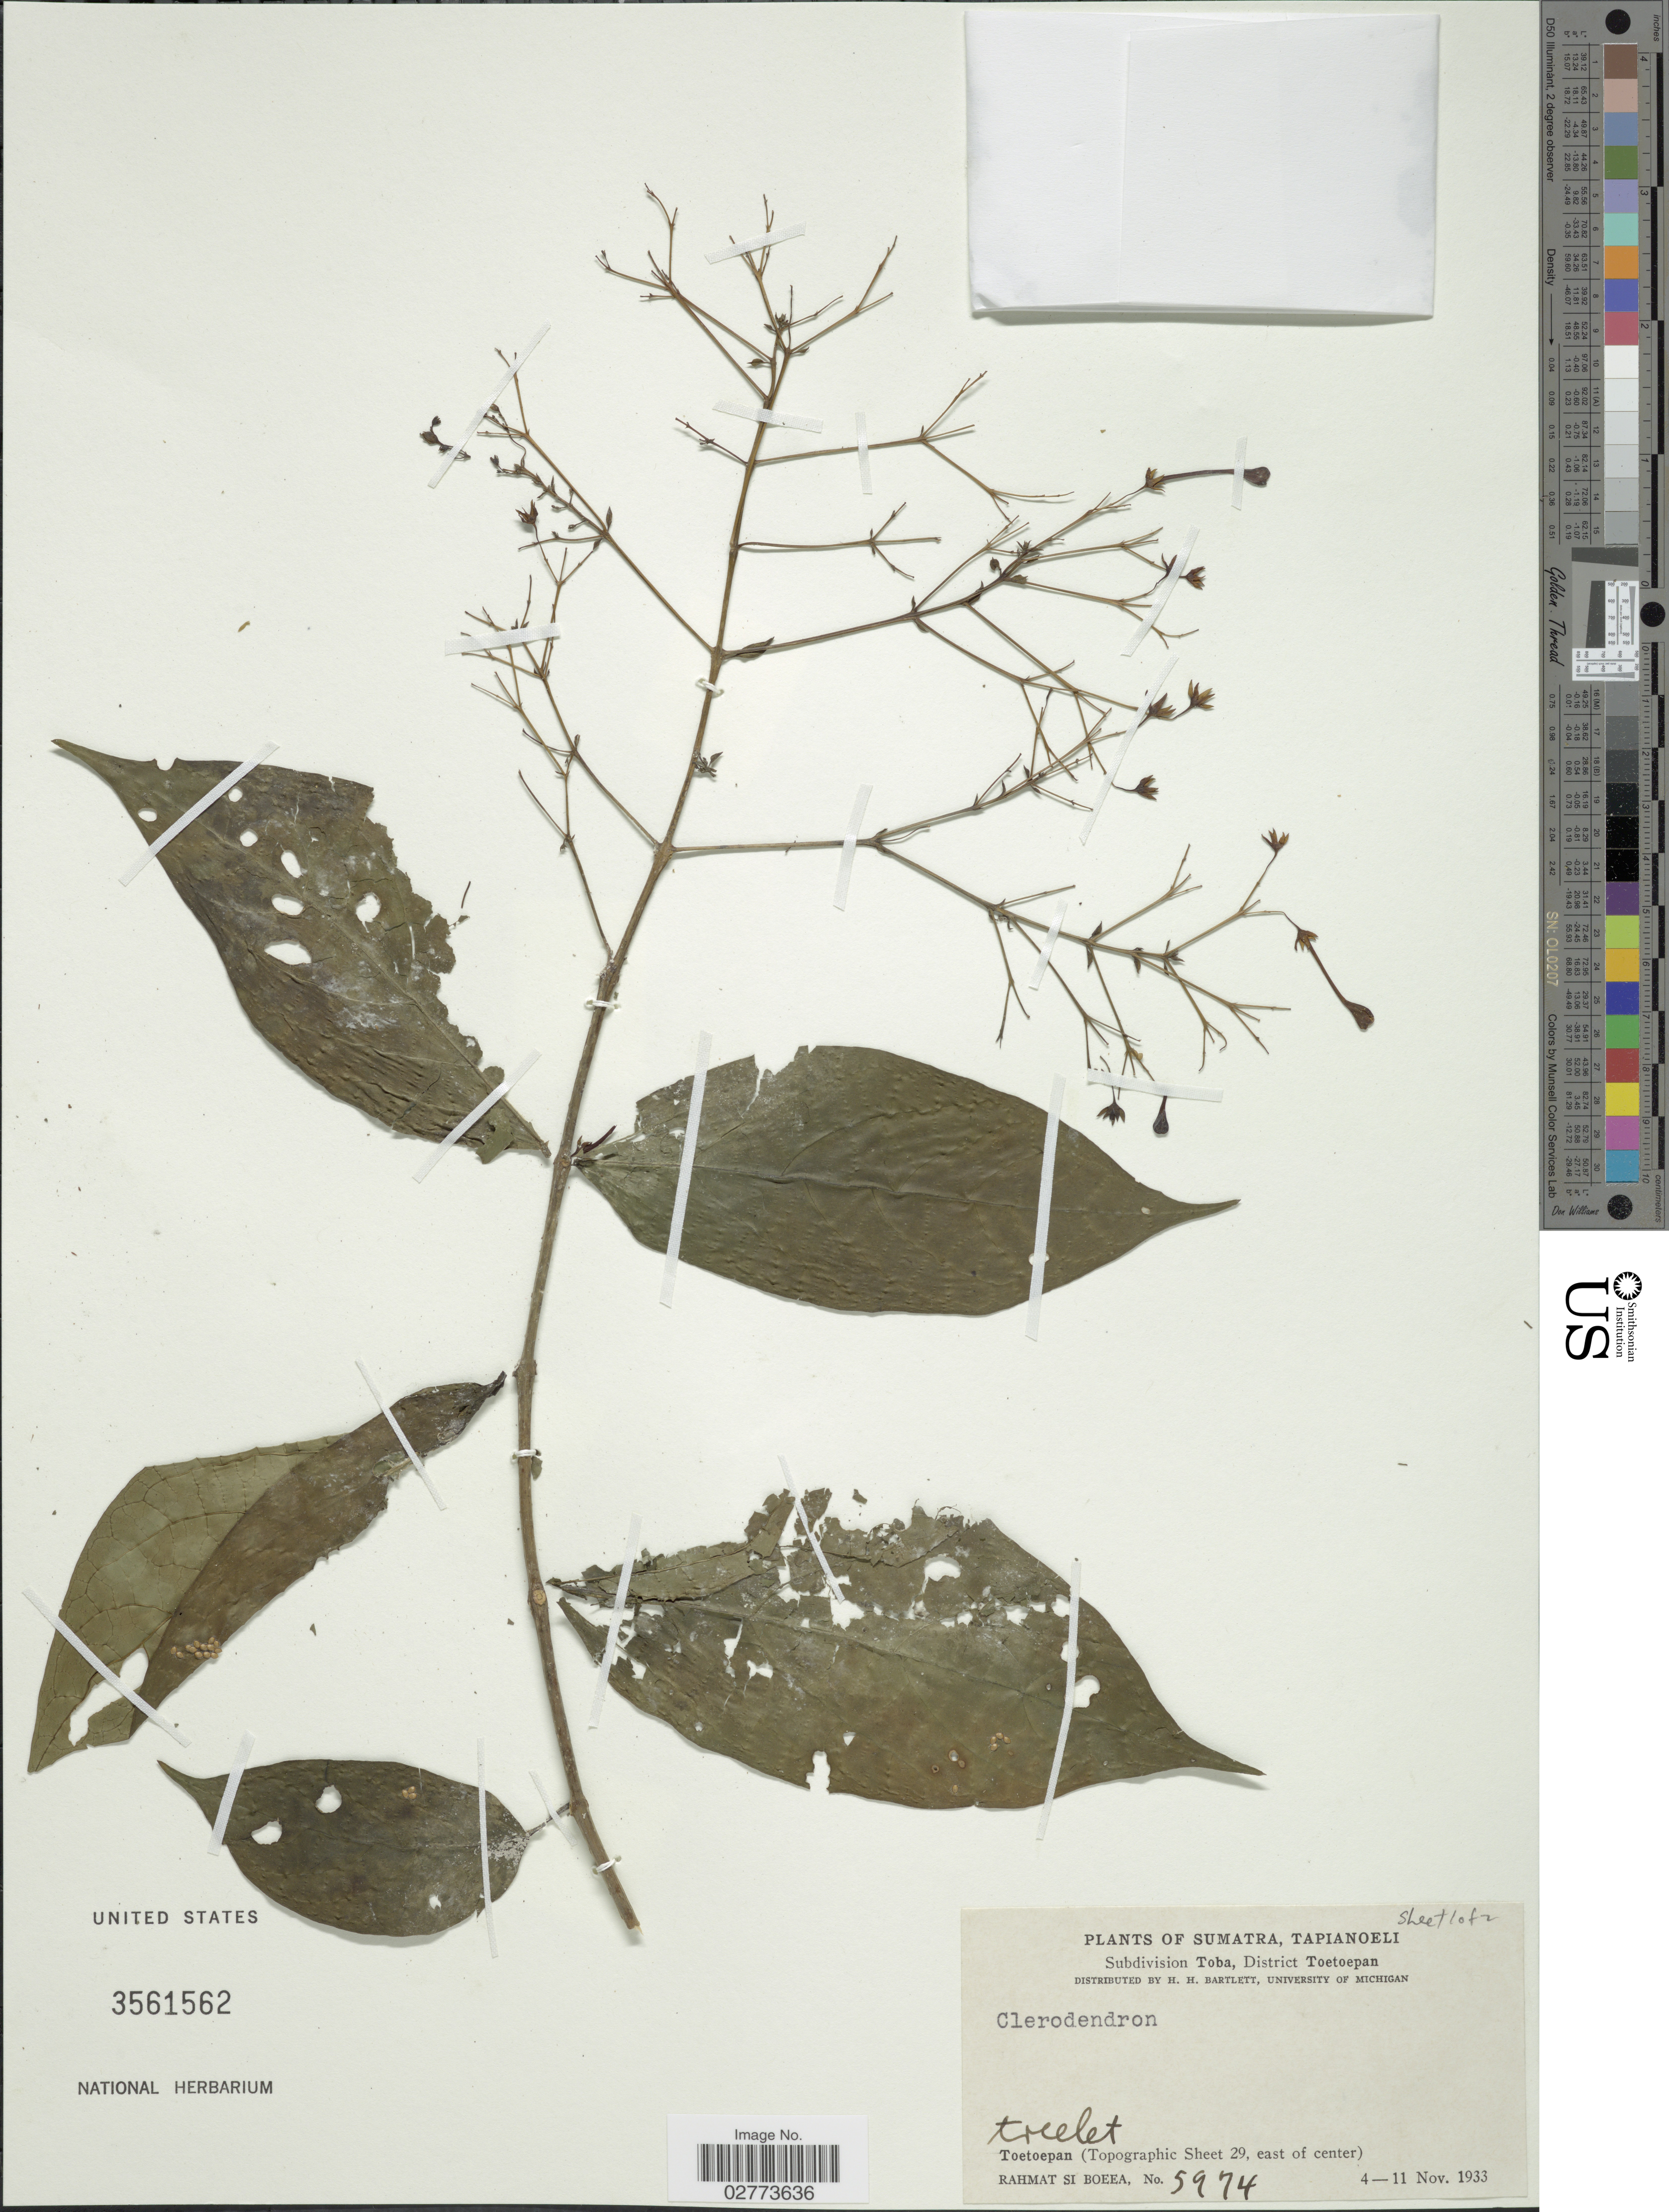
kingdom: Plantae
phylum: Tracheophyta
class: Magnoliopsida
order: Lamiales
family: Lamiaceae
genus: Clerodendrum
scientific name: Clerodendrum sp.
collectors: Rahmat Si Boeea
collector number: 5974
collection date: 1933-11-04/1933-11-11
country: Indonesia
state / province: Sumatra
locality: Tapianoeli. Subdivision Toba, District Toetoepan. Toetoepan (Topographic Sheet 29, east of center).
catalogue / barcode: US 3561562